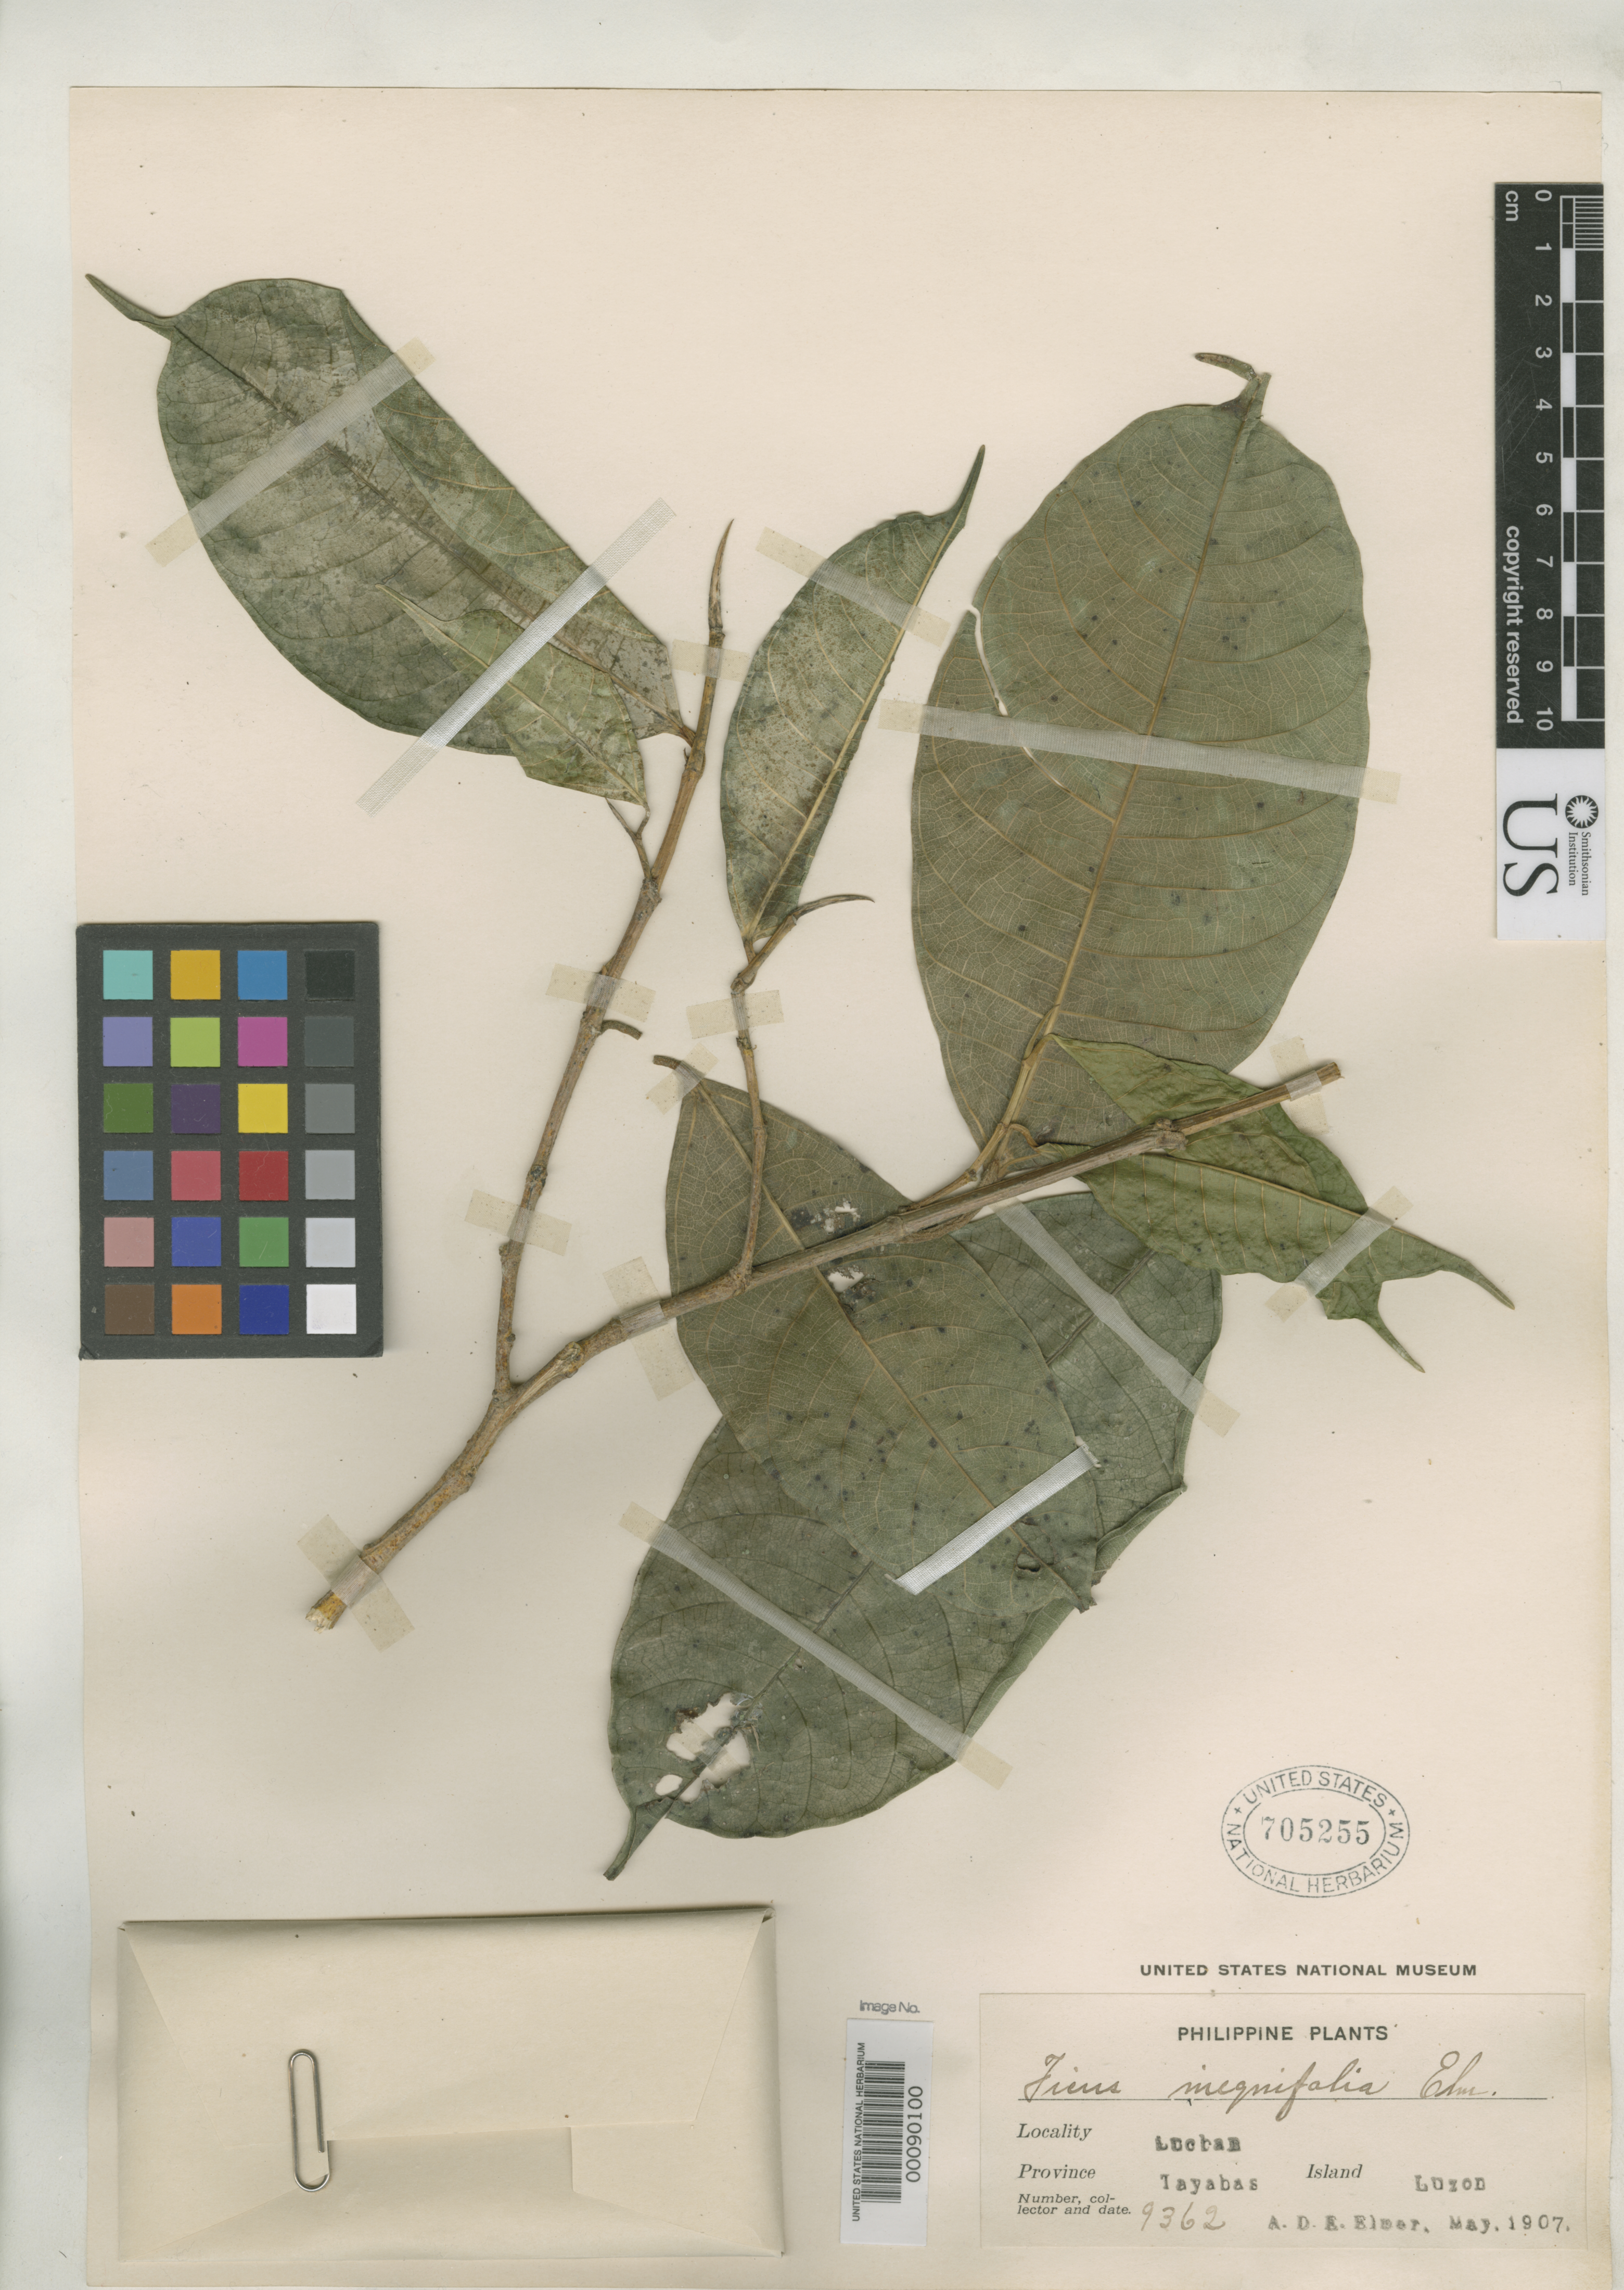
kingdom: Plantae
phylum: Tracheophyta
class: Magnoliopsida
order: Rosales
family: Moraceae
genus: Ficus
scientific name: Ficus inequifolia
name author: Elmer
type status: Isotype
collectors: A. D. E. Elmer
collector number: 9362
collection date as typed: May 1907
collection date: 1907-05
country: Philippines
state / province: Calabarzon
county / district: Quezon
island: Luzon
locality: Lucban, Province of Tayabas, Luzon.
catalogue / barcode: US 705255